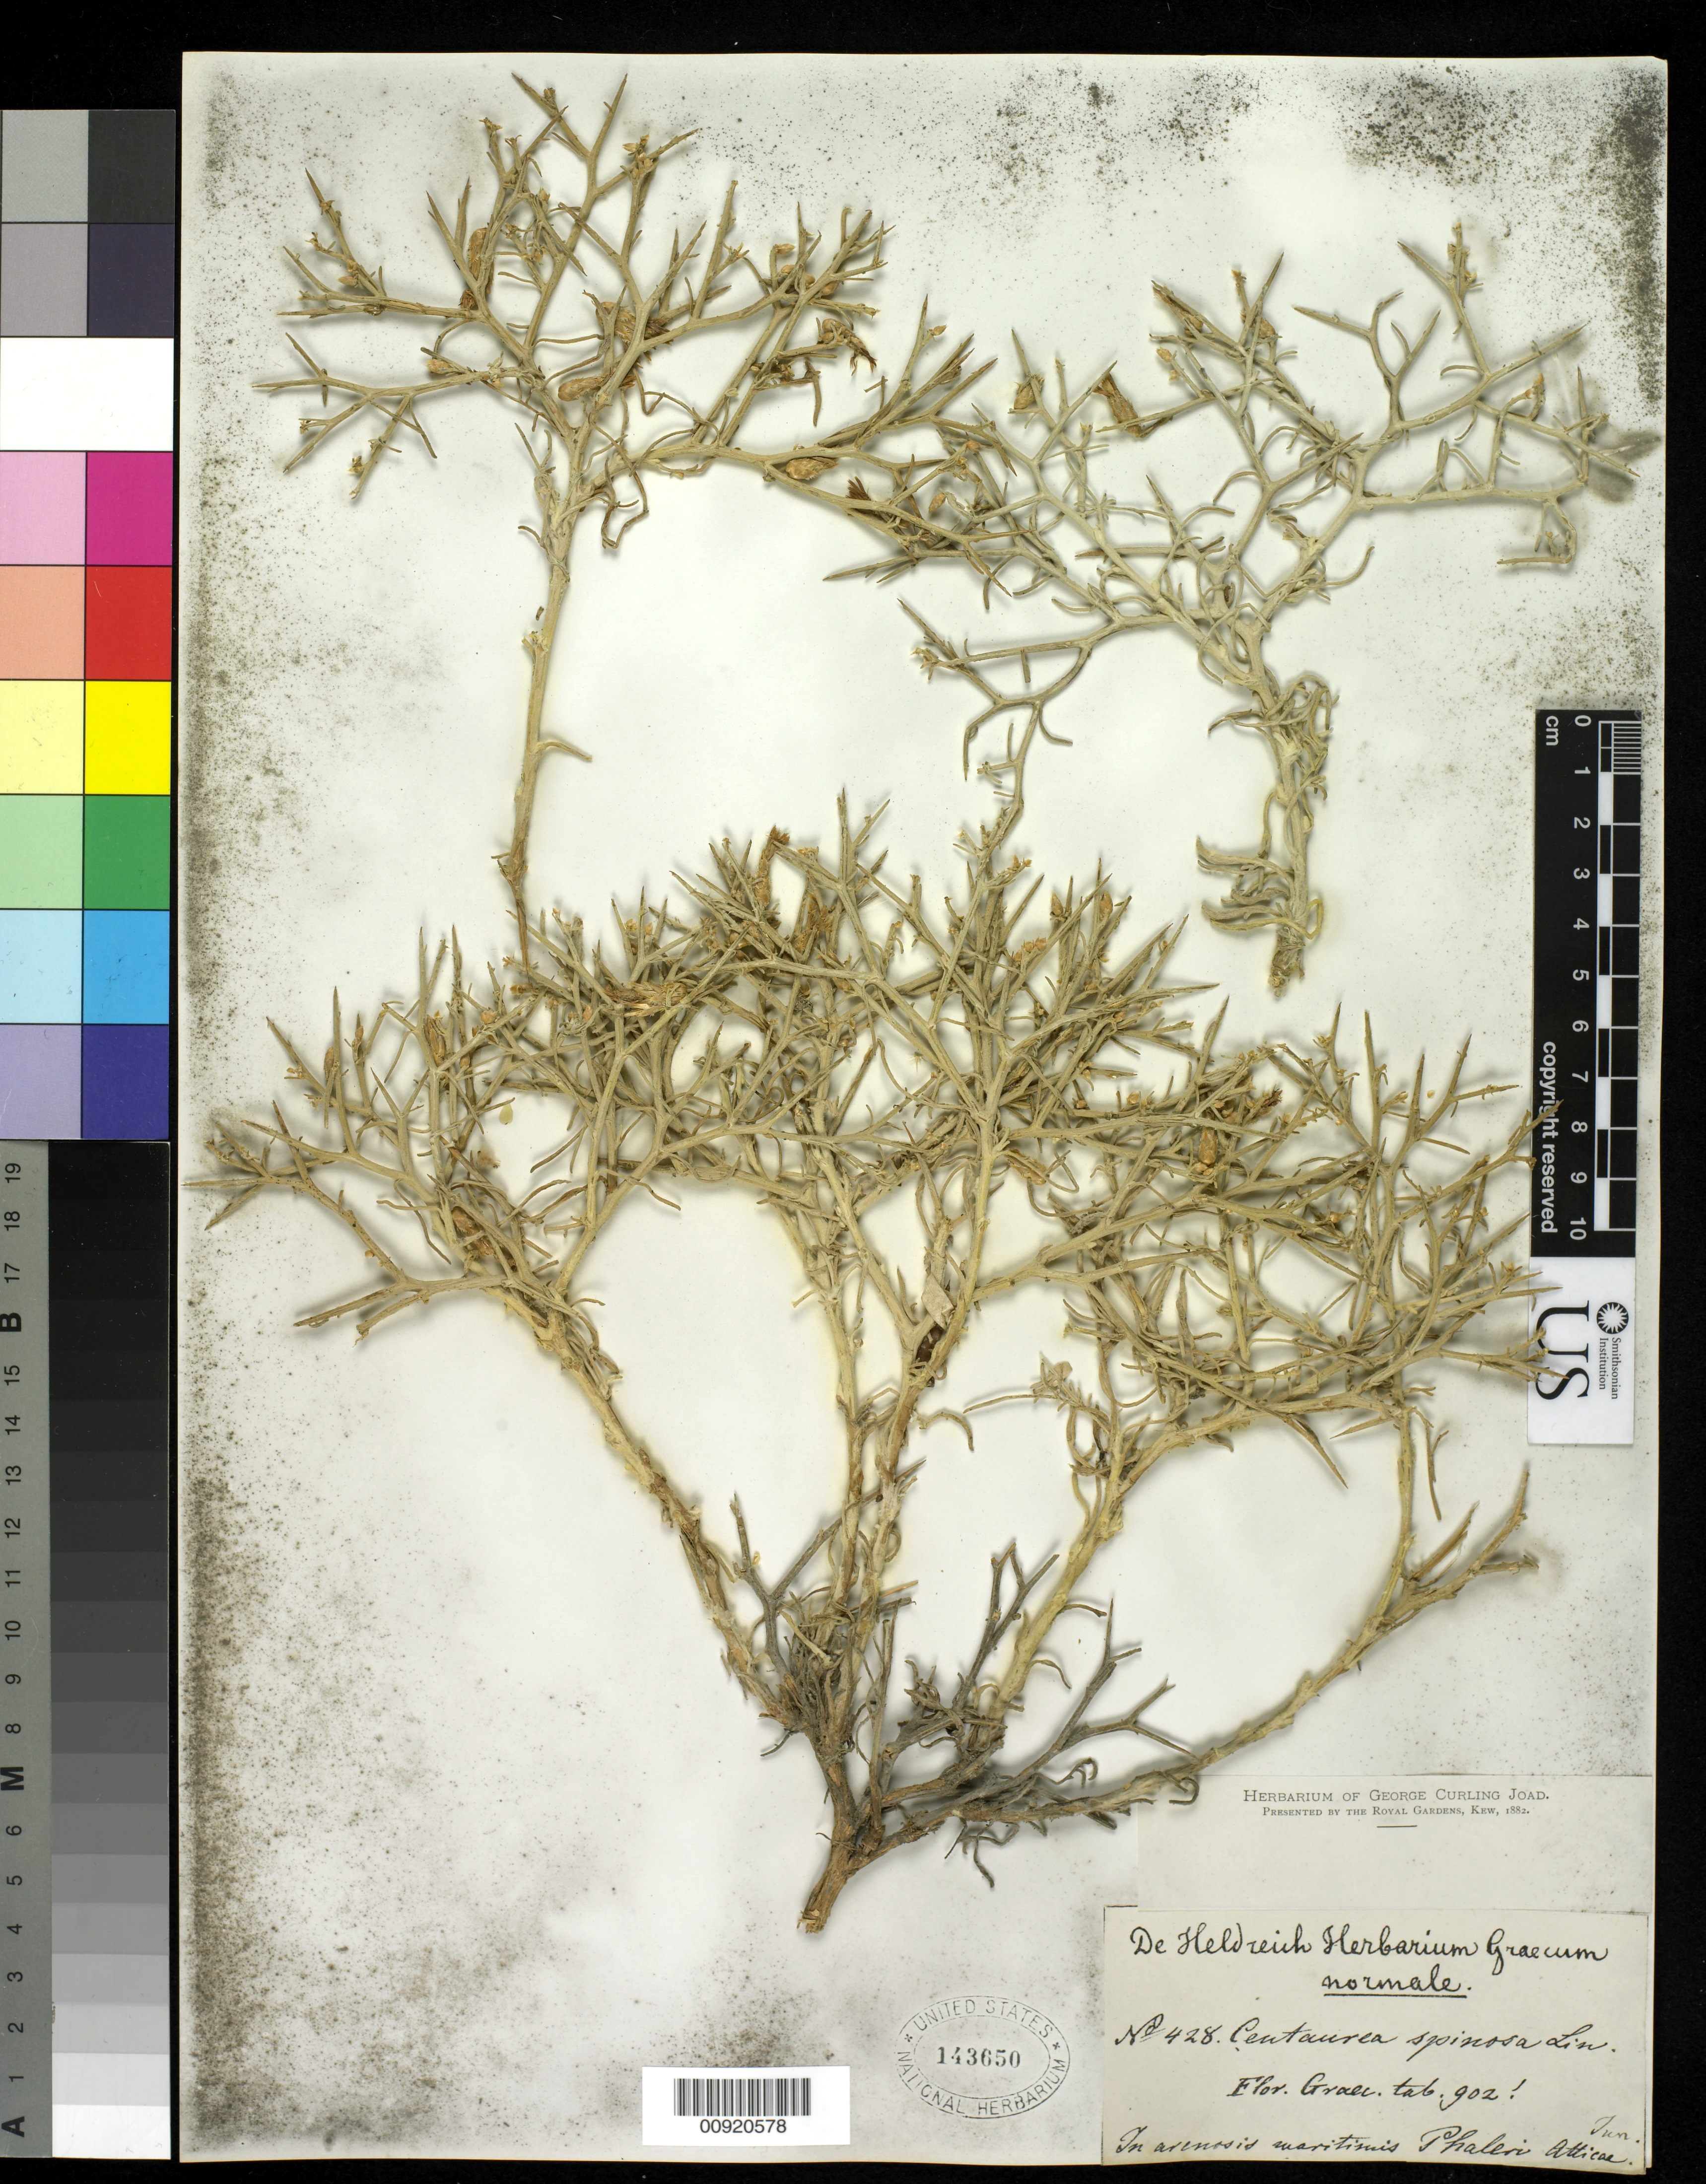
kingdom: Plantae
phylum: Tracheophyta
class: Magnoliopsida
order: Asterales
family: Asteraceae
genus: Centaurea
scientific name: Centaurea spinosa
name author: L.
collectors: -. De Heldreich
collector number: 428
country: Greece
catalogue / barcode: US 143650